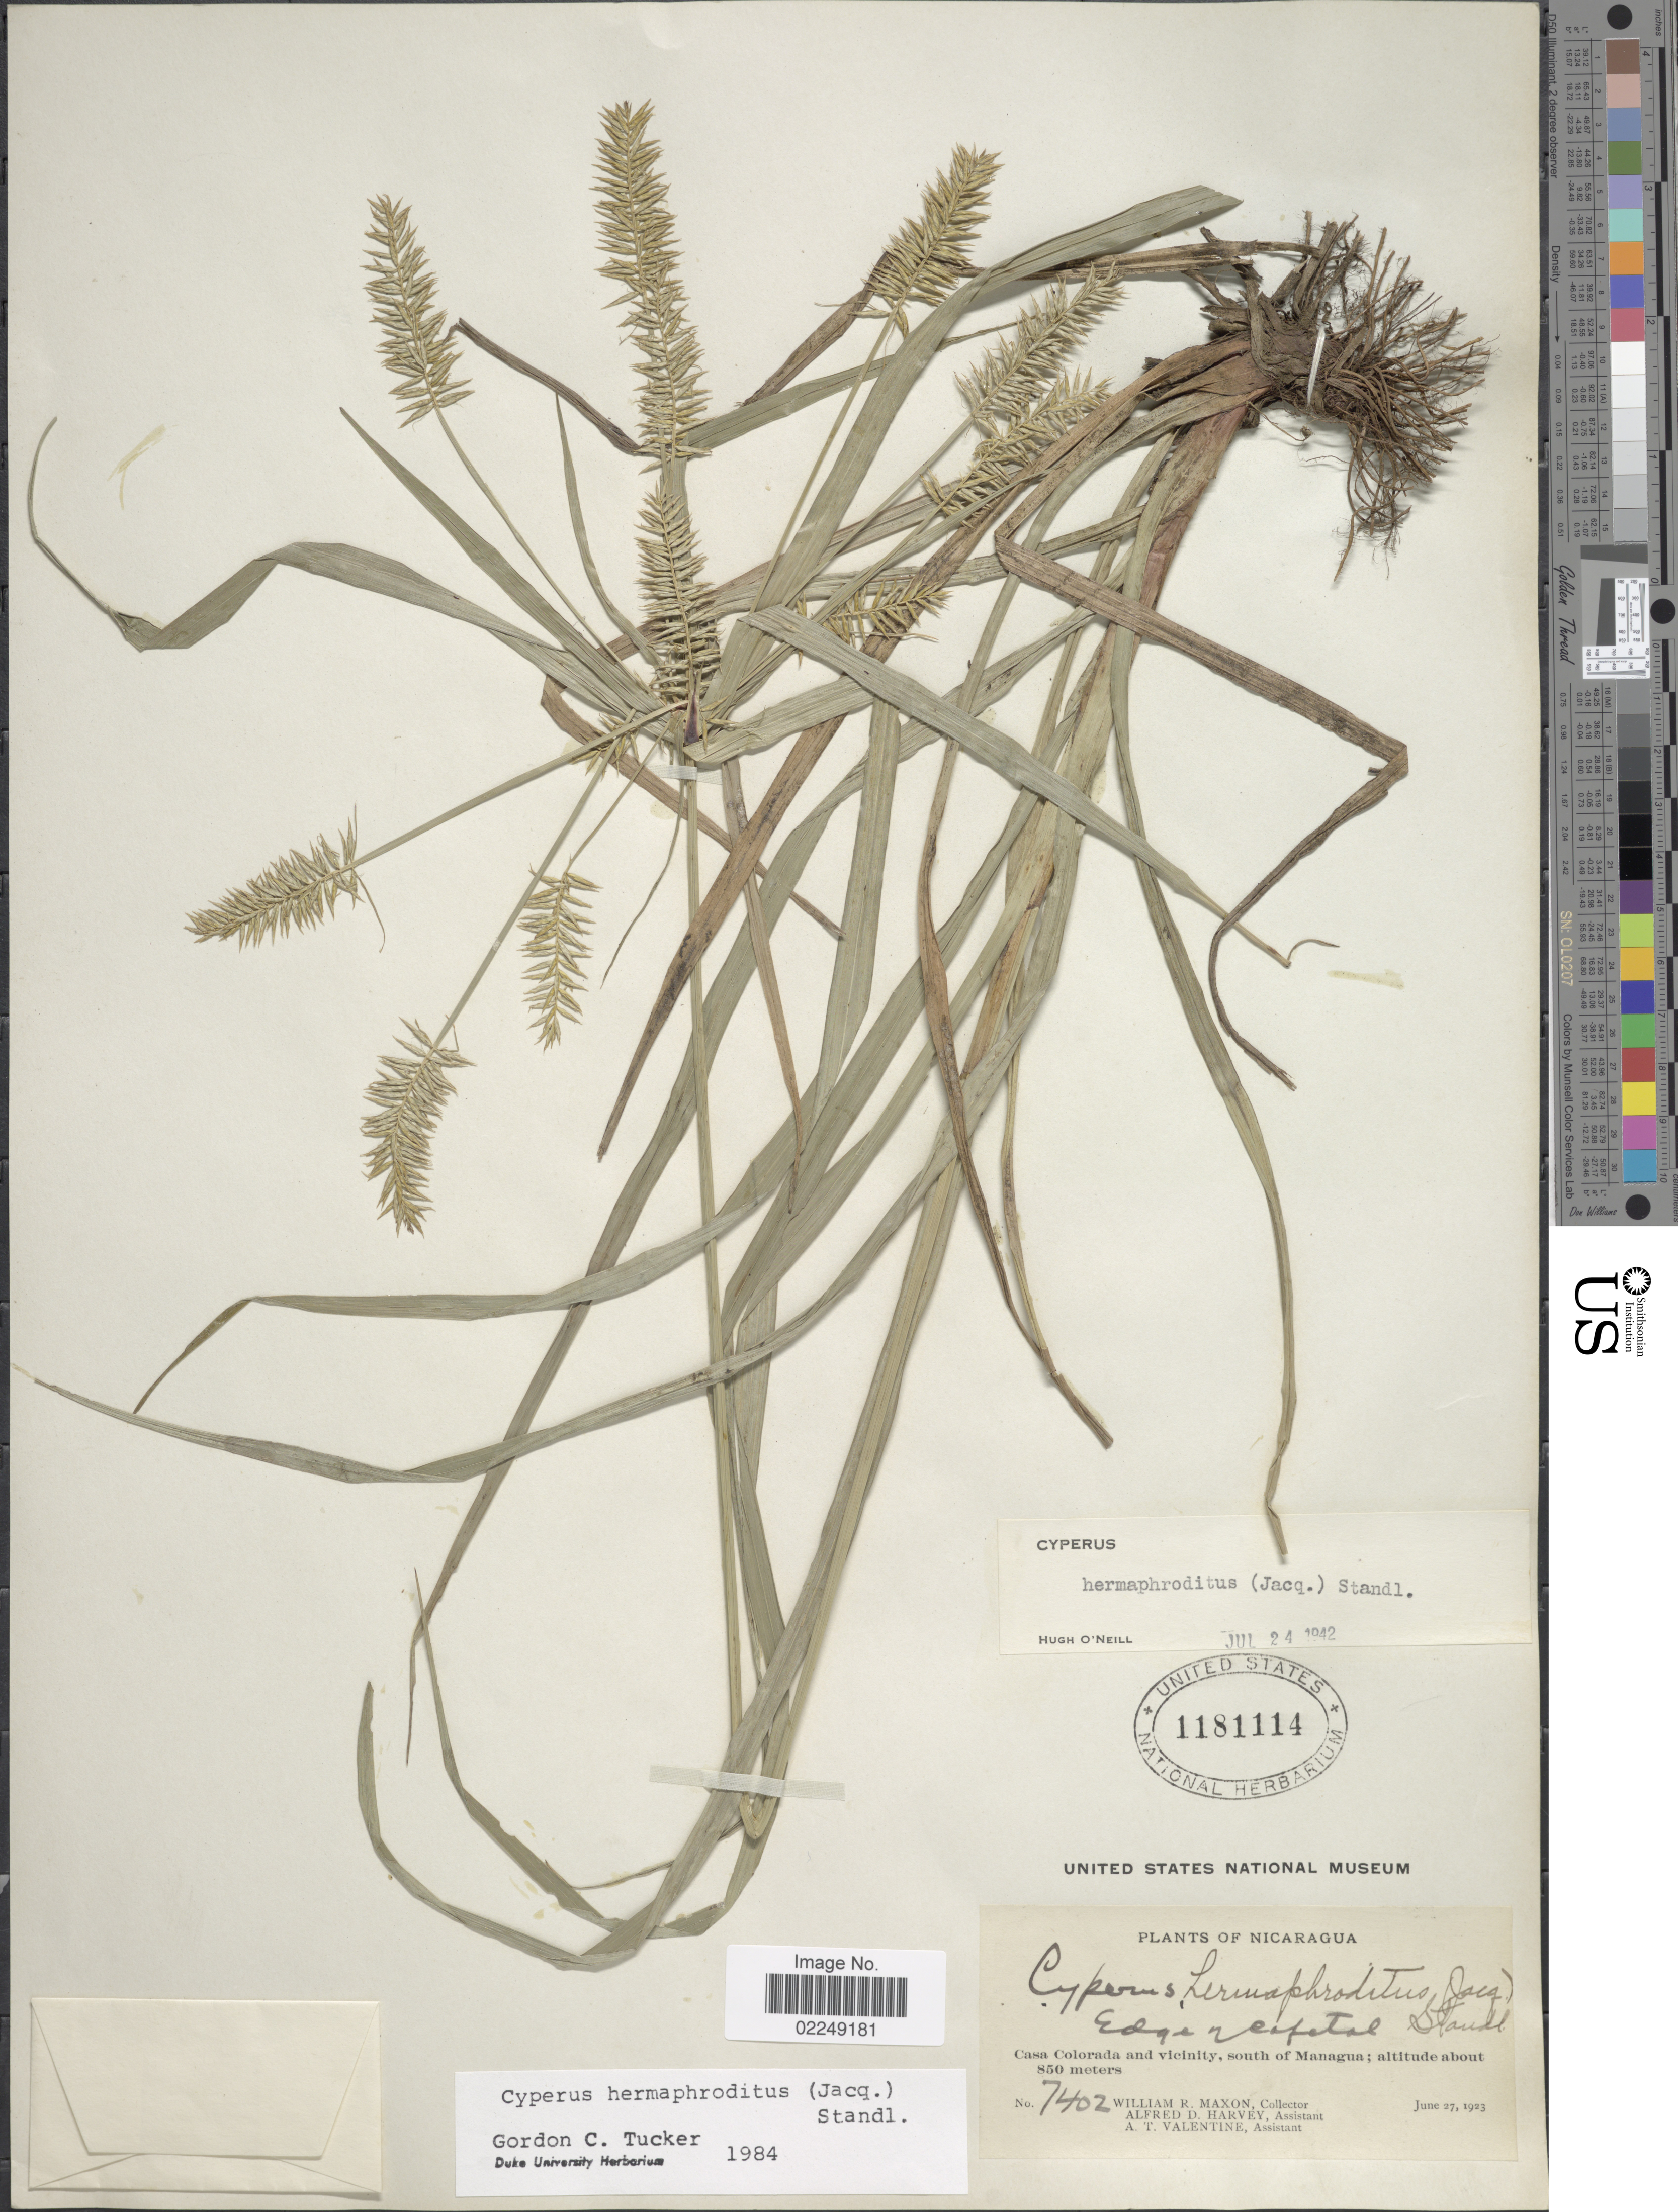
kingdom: Plantae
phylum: Tracheophyta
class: Liliopsida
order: Poales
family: Cyperaceae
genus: Cyperus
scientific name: Cyperus hermaphroditus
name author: (Jacq.) Standl.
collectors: W. R. Maxon, A. D. Harvey & A. Valentine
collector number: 7402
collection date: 1923-06-27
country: Nicaragua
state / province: Managua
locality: Casa Colorado and vicinity, south of Managua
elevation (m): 850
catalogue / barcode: US 1181114